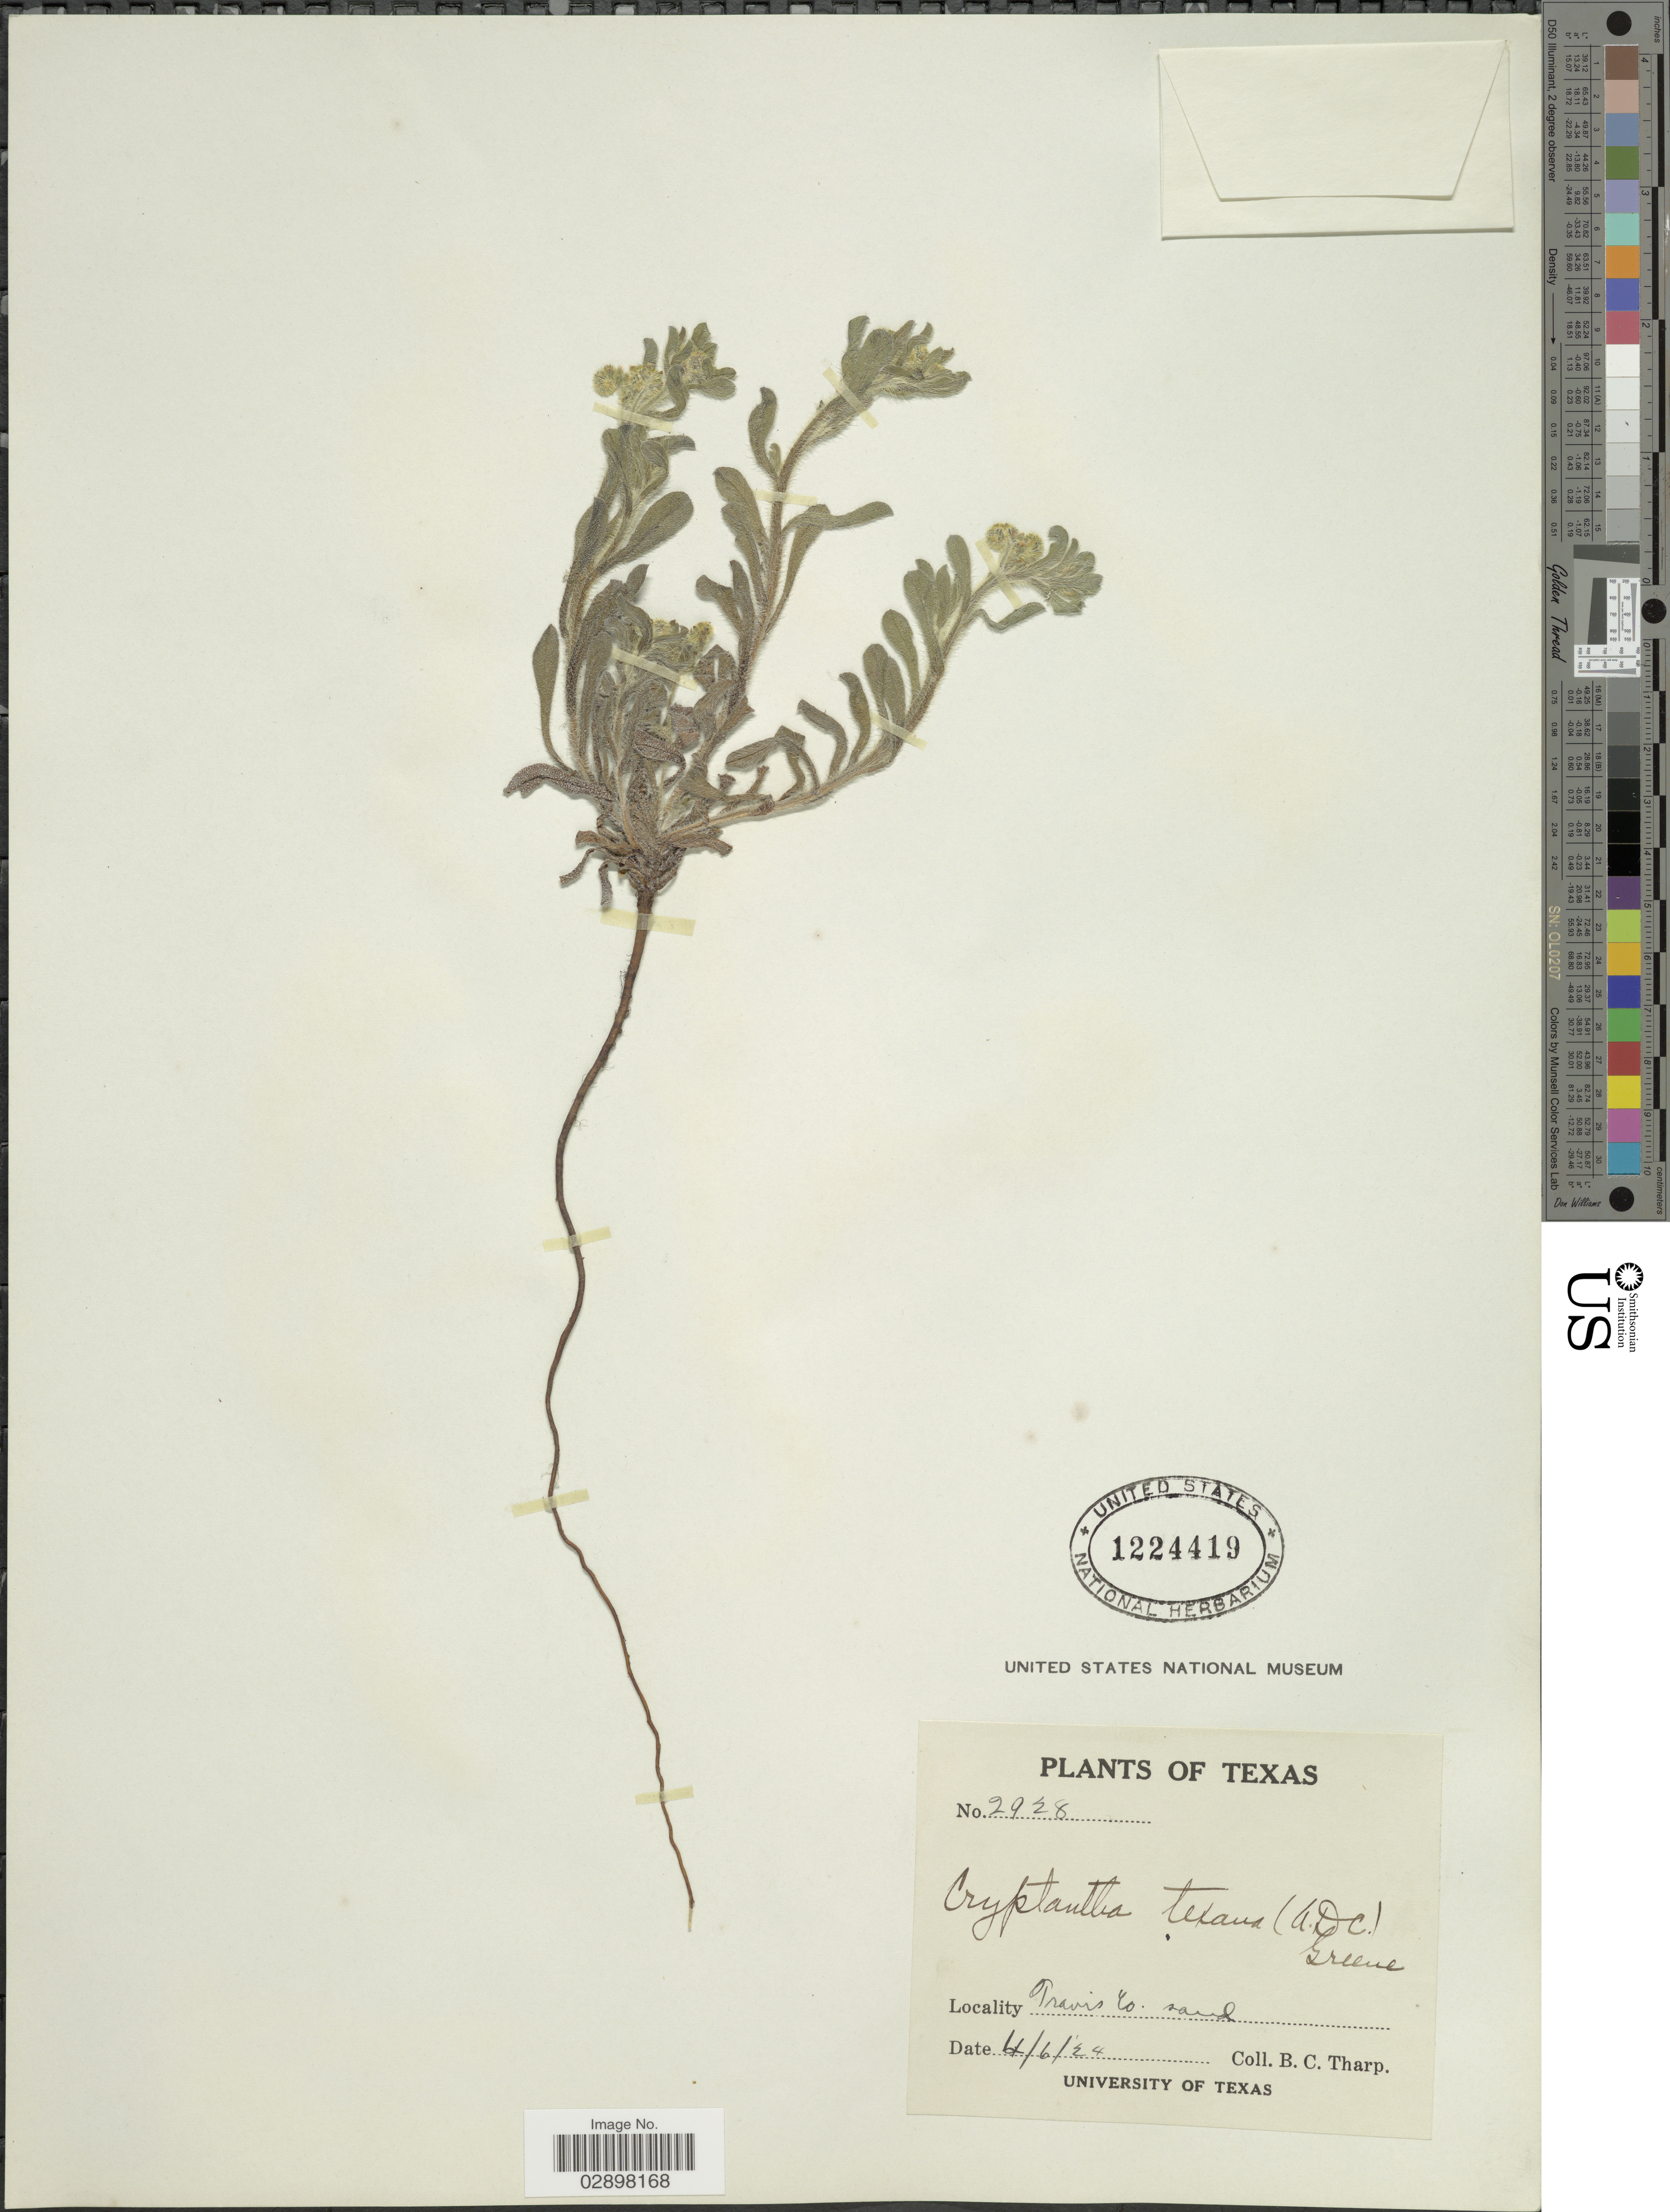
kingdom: Plantae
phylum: Tracheophyta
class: Magnoliopsida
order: Boraginales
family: Boraginaceae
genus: Cryptantha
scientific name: Cryptantha texana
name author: (A. DC.) Greene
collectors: B. C. Tharp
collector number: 2928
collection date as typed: Transcribed d/m/y: 6/4/24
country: United States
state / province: Texas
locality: Travis Co.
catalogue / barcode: US 1224419